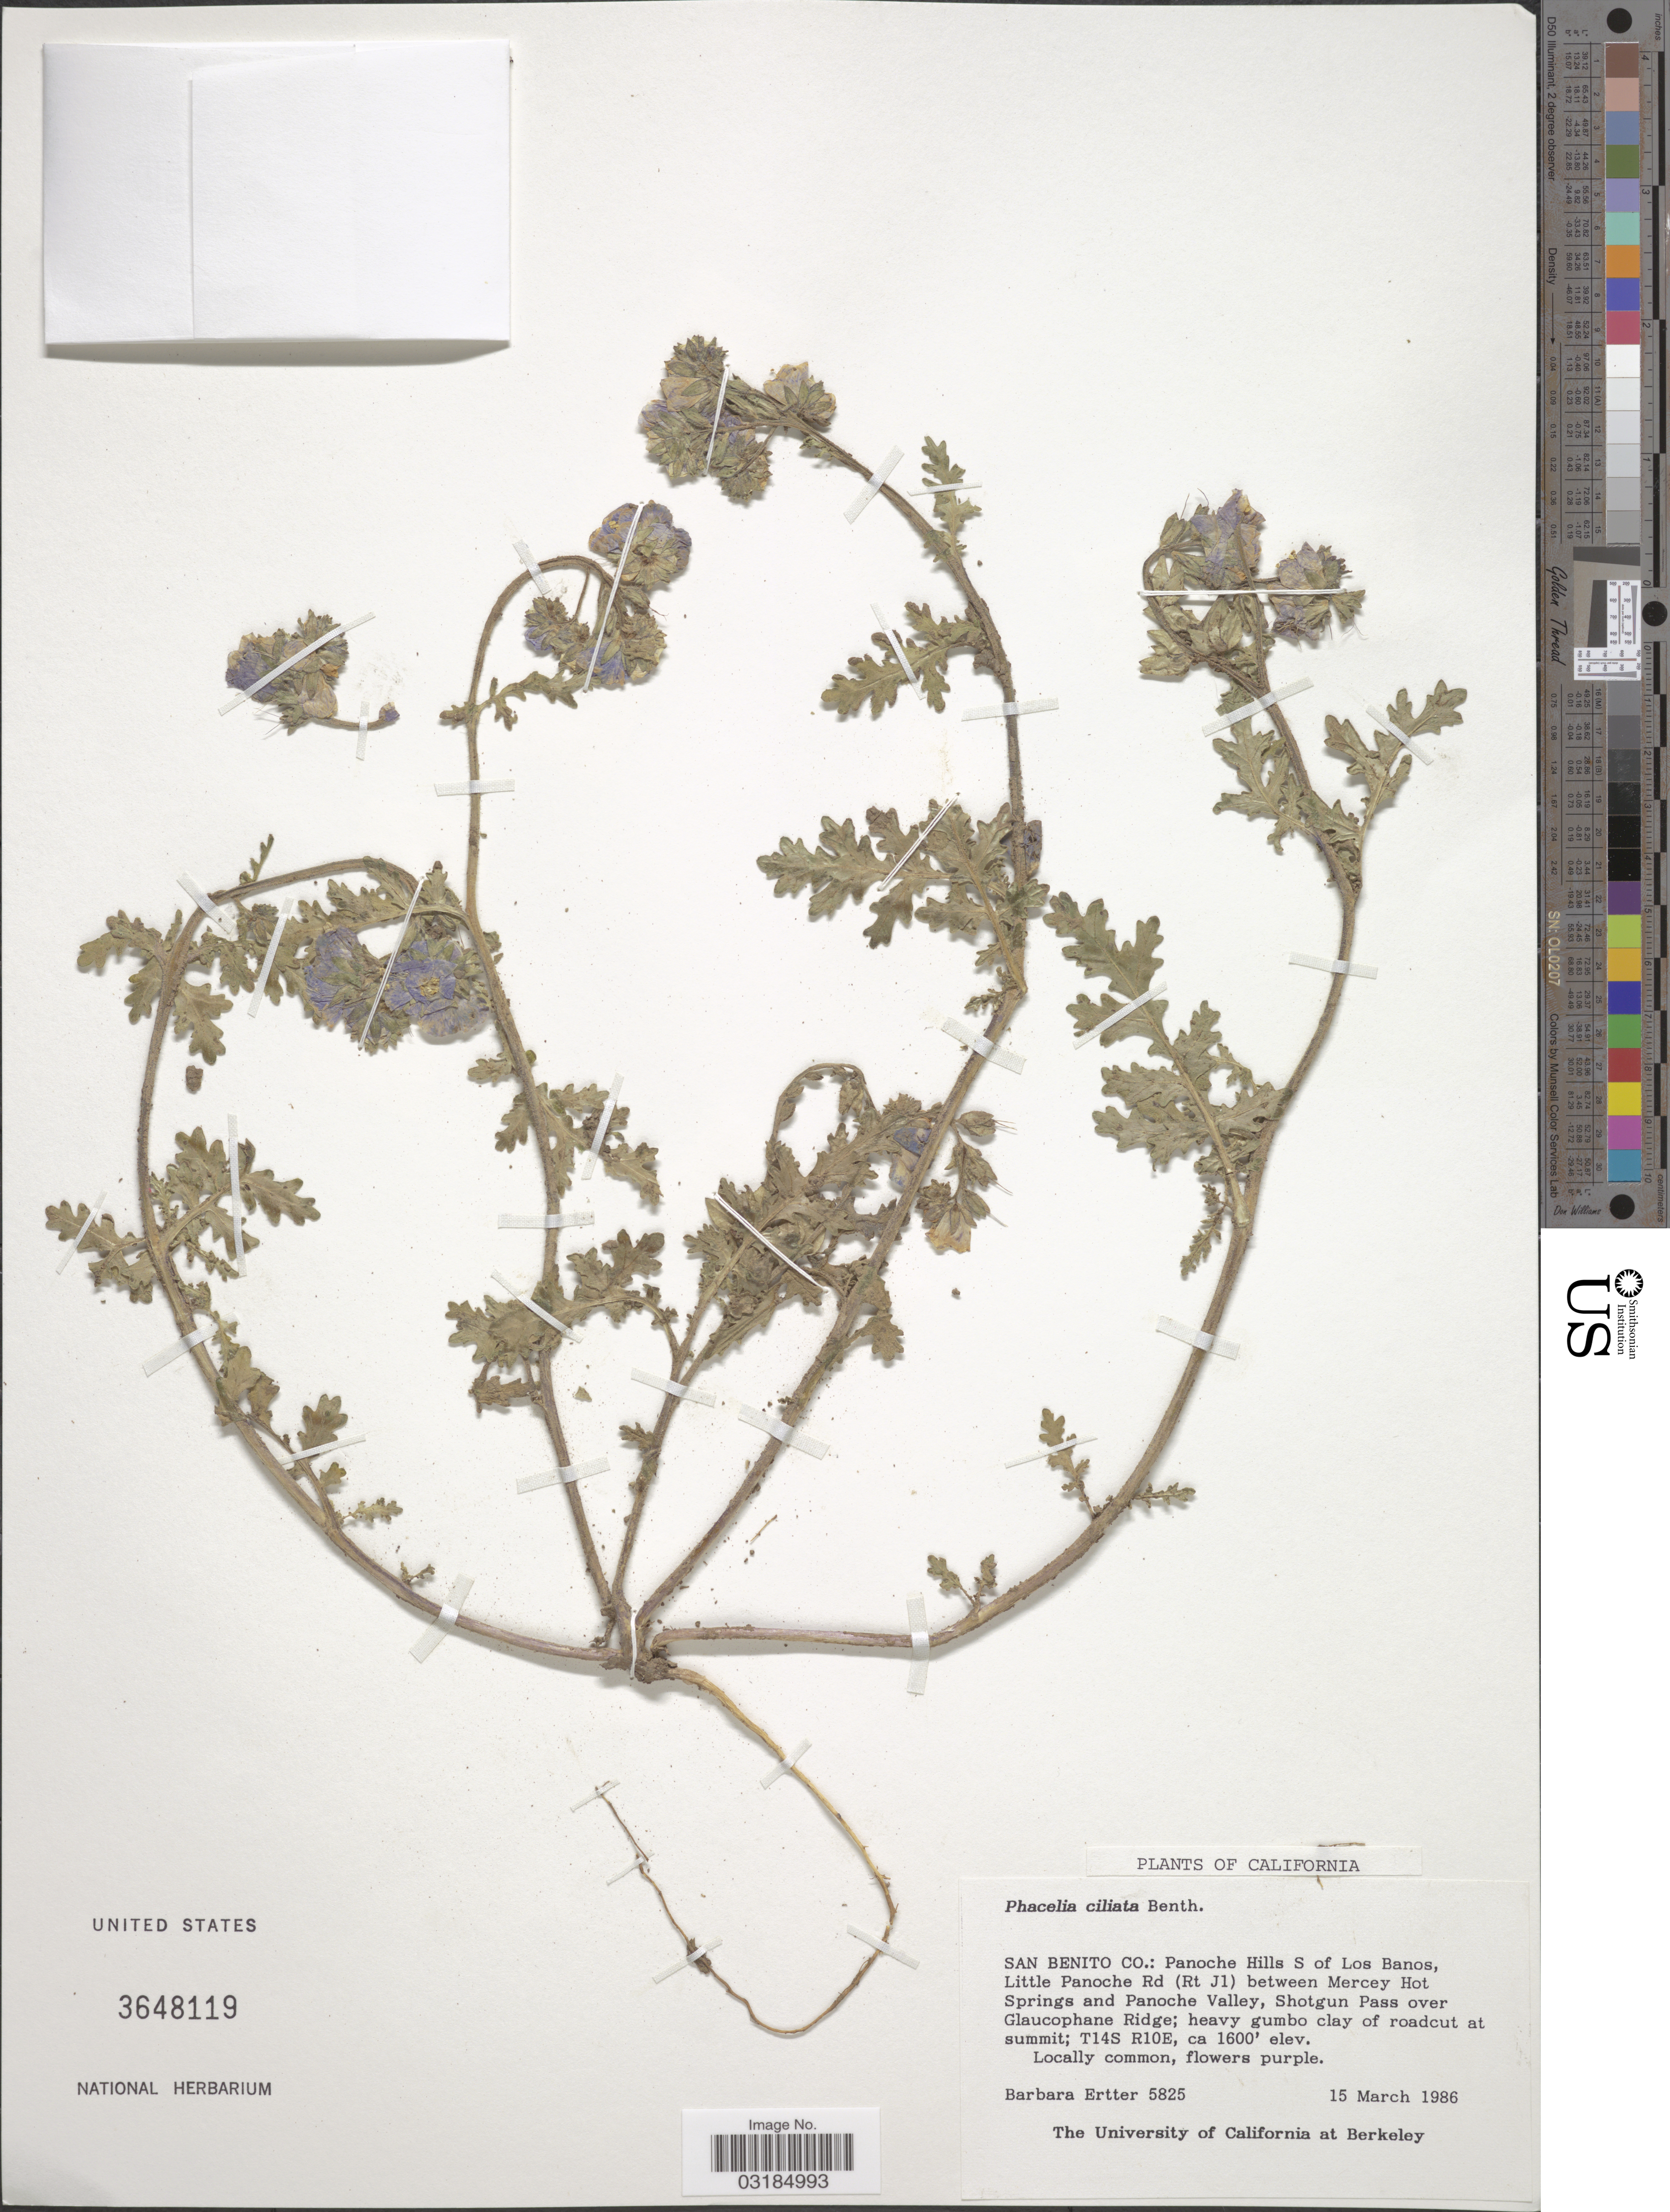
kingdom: Plantae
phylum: Tracheophyta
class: Magnoliopsida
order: Boraginales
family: Hydrophyllaceae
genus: Phacelia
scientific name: Phacelia ciliata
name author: Benth.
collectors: B. Ertter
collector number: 5825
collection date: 1986-03-15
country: United States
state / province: California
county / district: San Benito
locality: San Benito Co.: Panoche Hills S of Los Banos, Little Panoche Rd (Rt J1) between Mercey Hot Springs and Panoche Valley, Shotgun Pass over Glaucophane Ridge; T14S R10E.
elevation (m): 488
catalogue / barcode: US 3648119